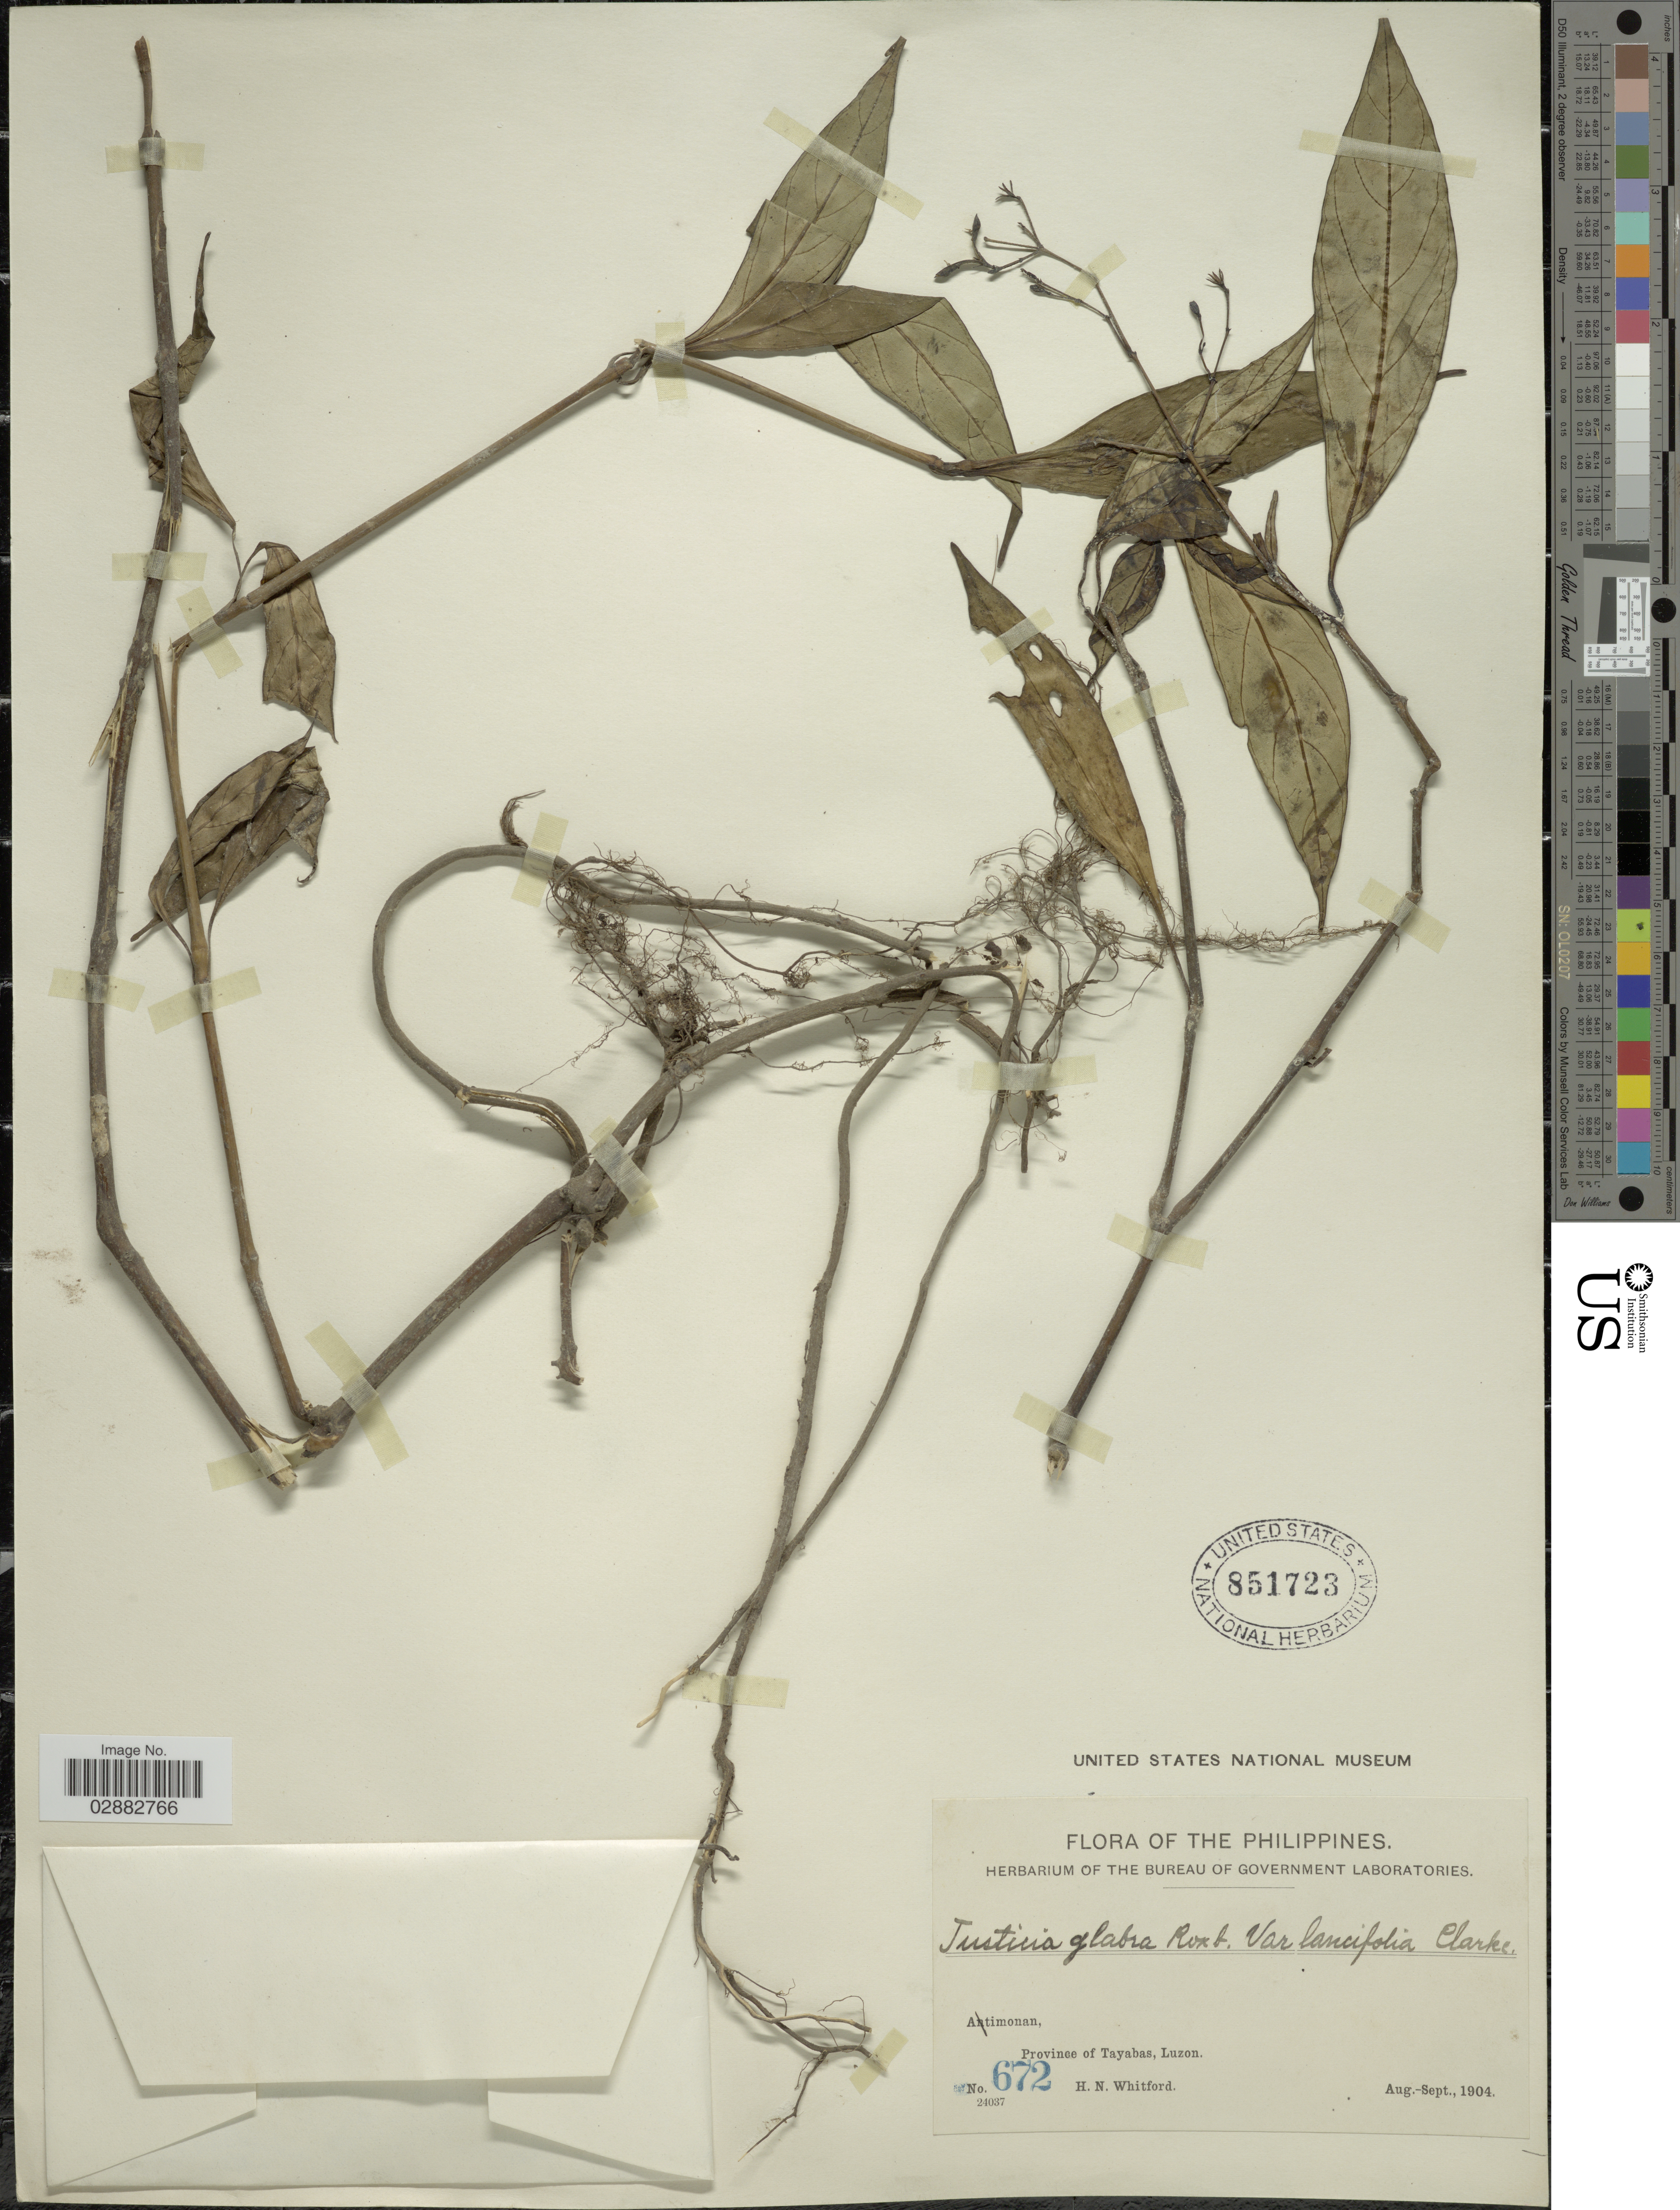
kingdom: Plantae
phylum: Tracheophyta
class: Magnoliopsida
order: Lamiales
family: Acanthaceae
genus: Justicia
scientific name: Justicia glabra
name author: K.D. Koenig ex Roxb.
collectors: H. N. Whitford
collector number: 672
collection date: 1904-08/1904-09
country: Philippines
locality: Atimonan, Province of Tayabas, Luzon.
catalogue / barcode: US 851723